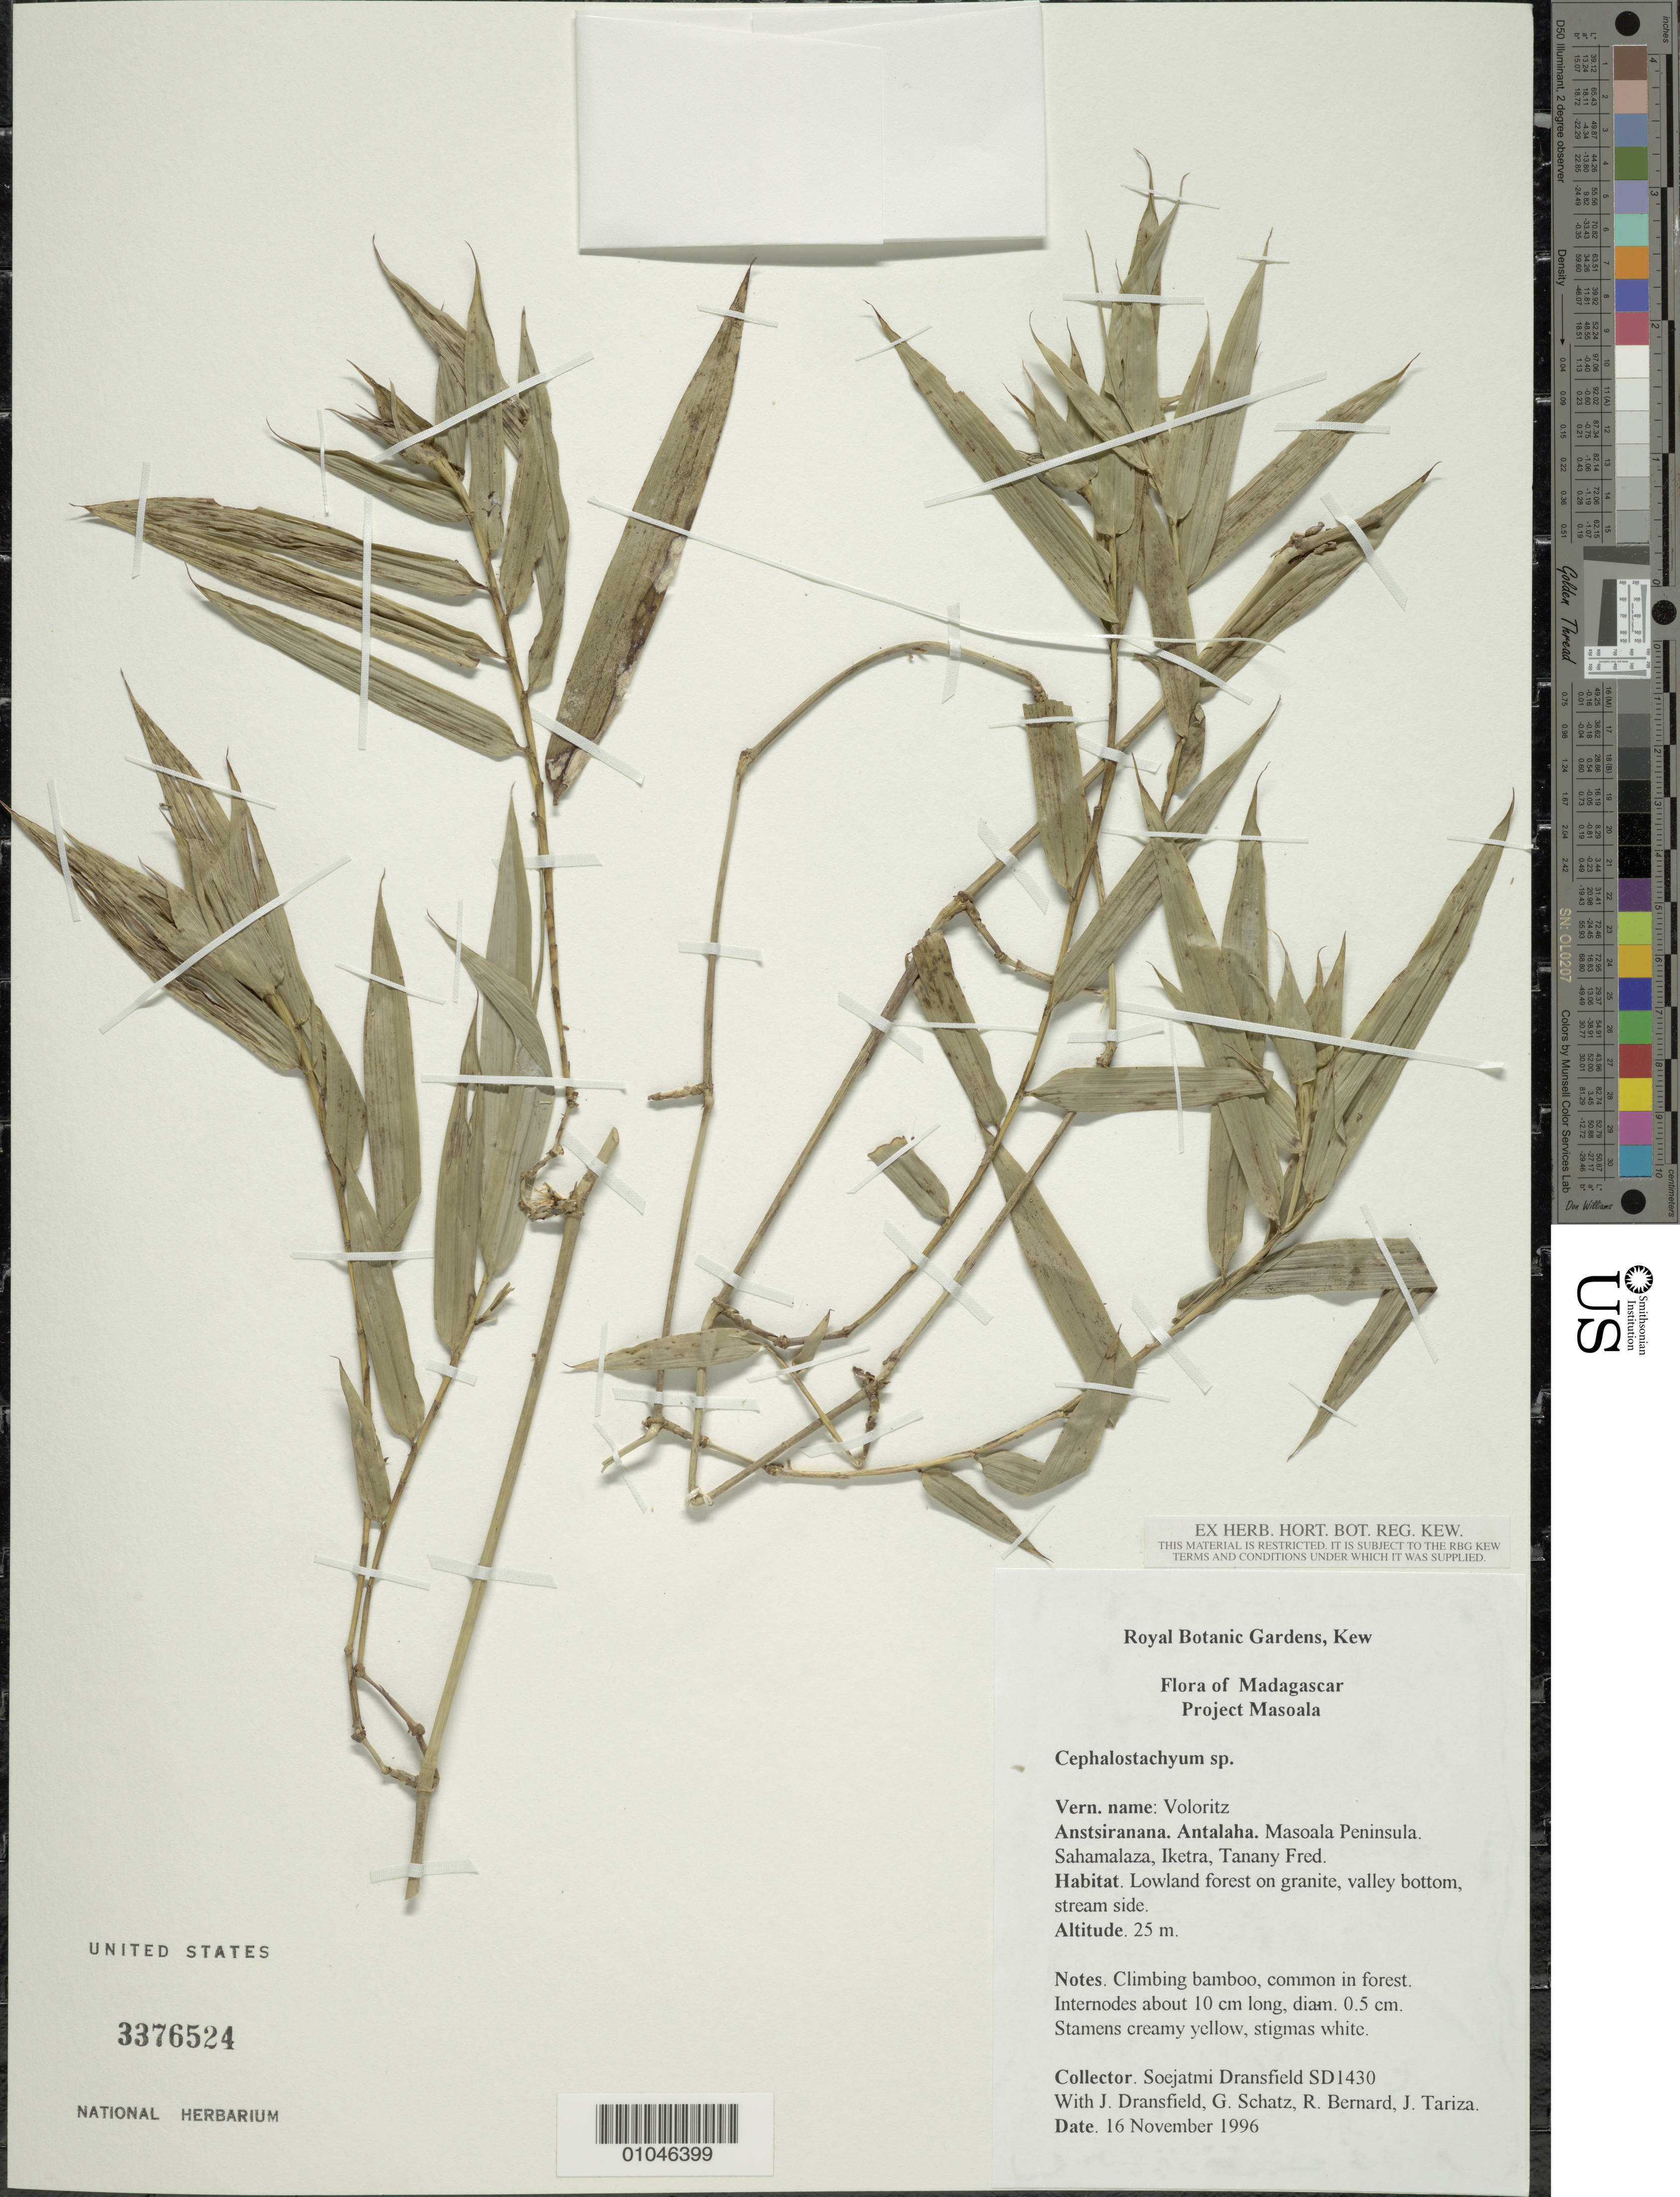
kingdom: Plantae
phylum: Tracheophyta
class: Liliopsida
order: Poales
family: Poaceae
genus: Cephalostachyum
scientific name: Cephalostachyum sp.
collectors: S. Dransfield, J. Dransfield, G. Schatz, R. Bernard & J. Tariza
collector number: SD 1430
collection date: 1996-11-16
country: Madagascar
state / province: Sava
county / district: Antalaha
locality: Tanany Fred, Iketra, Sahamalaza, Masoala Peninsula, Antalaha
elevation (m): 25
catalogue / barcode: US 3376524